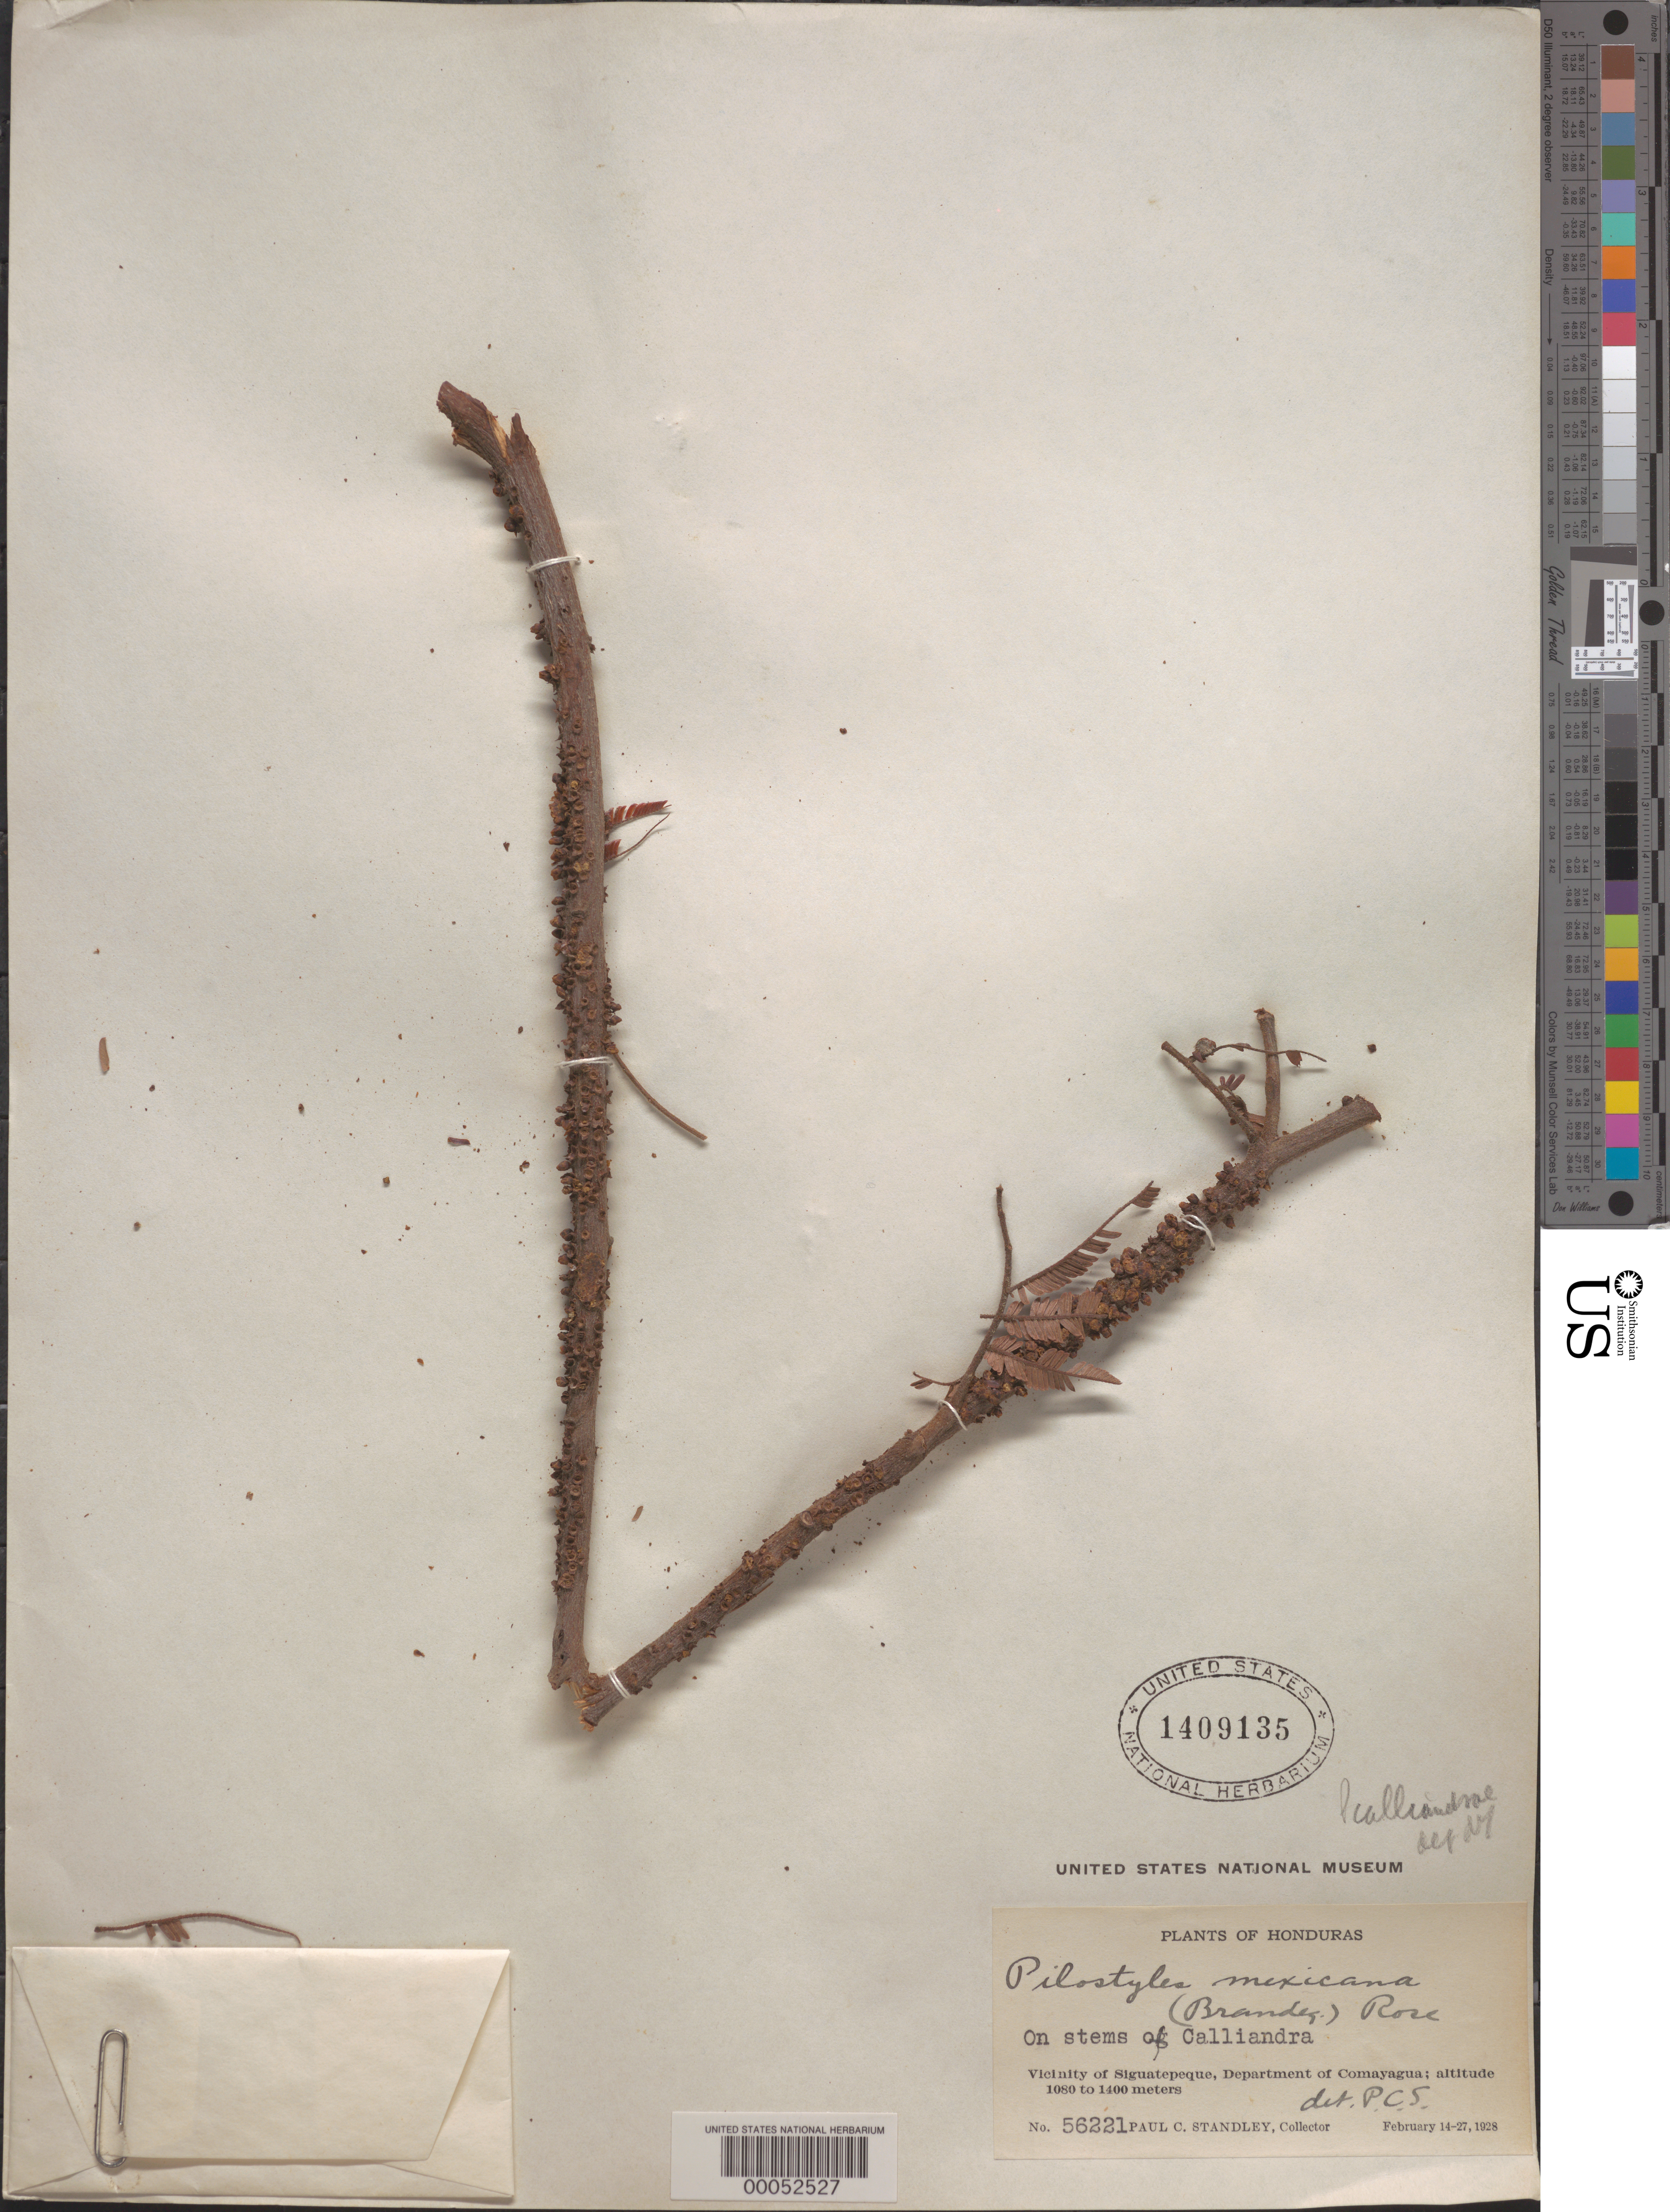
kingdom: Plantae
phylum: Tracheophyta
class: Magnoliopsida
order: Cucurbitales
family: Apodanthaceae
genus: Pilostyles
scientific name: Pilostyles calliandrae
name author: (Gardner) R. Br.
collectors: P. C. Standley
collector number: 56221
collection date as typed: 14 Feb 1928 to 27 Feb 1928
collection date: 1928-02-14/1928-02-27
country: Honduras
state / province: Comayagua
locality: Vicinity of Siguatepeque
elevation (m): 1080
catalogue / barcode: US 1409135